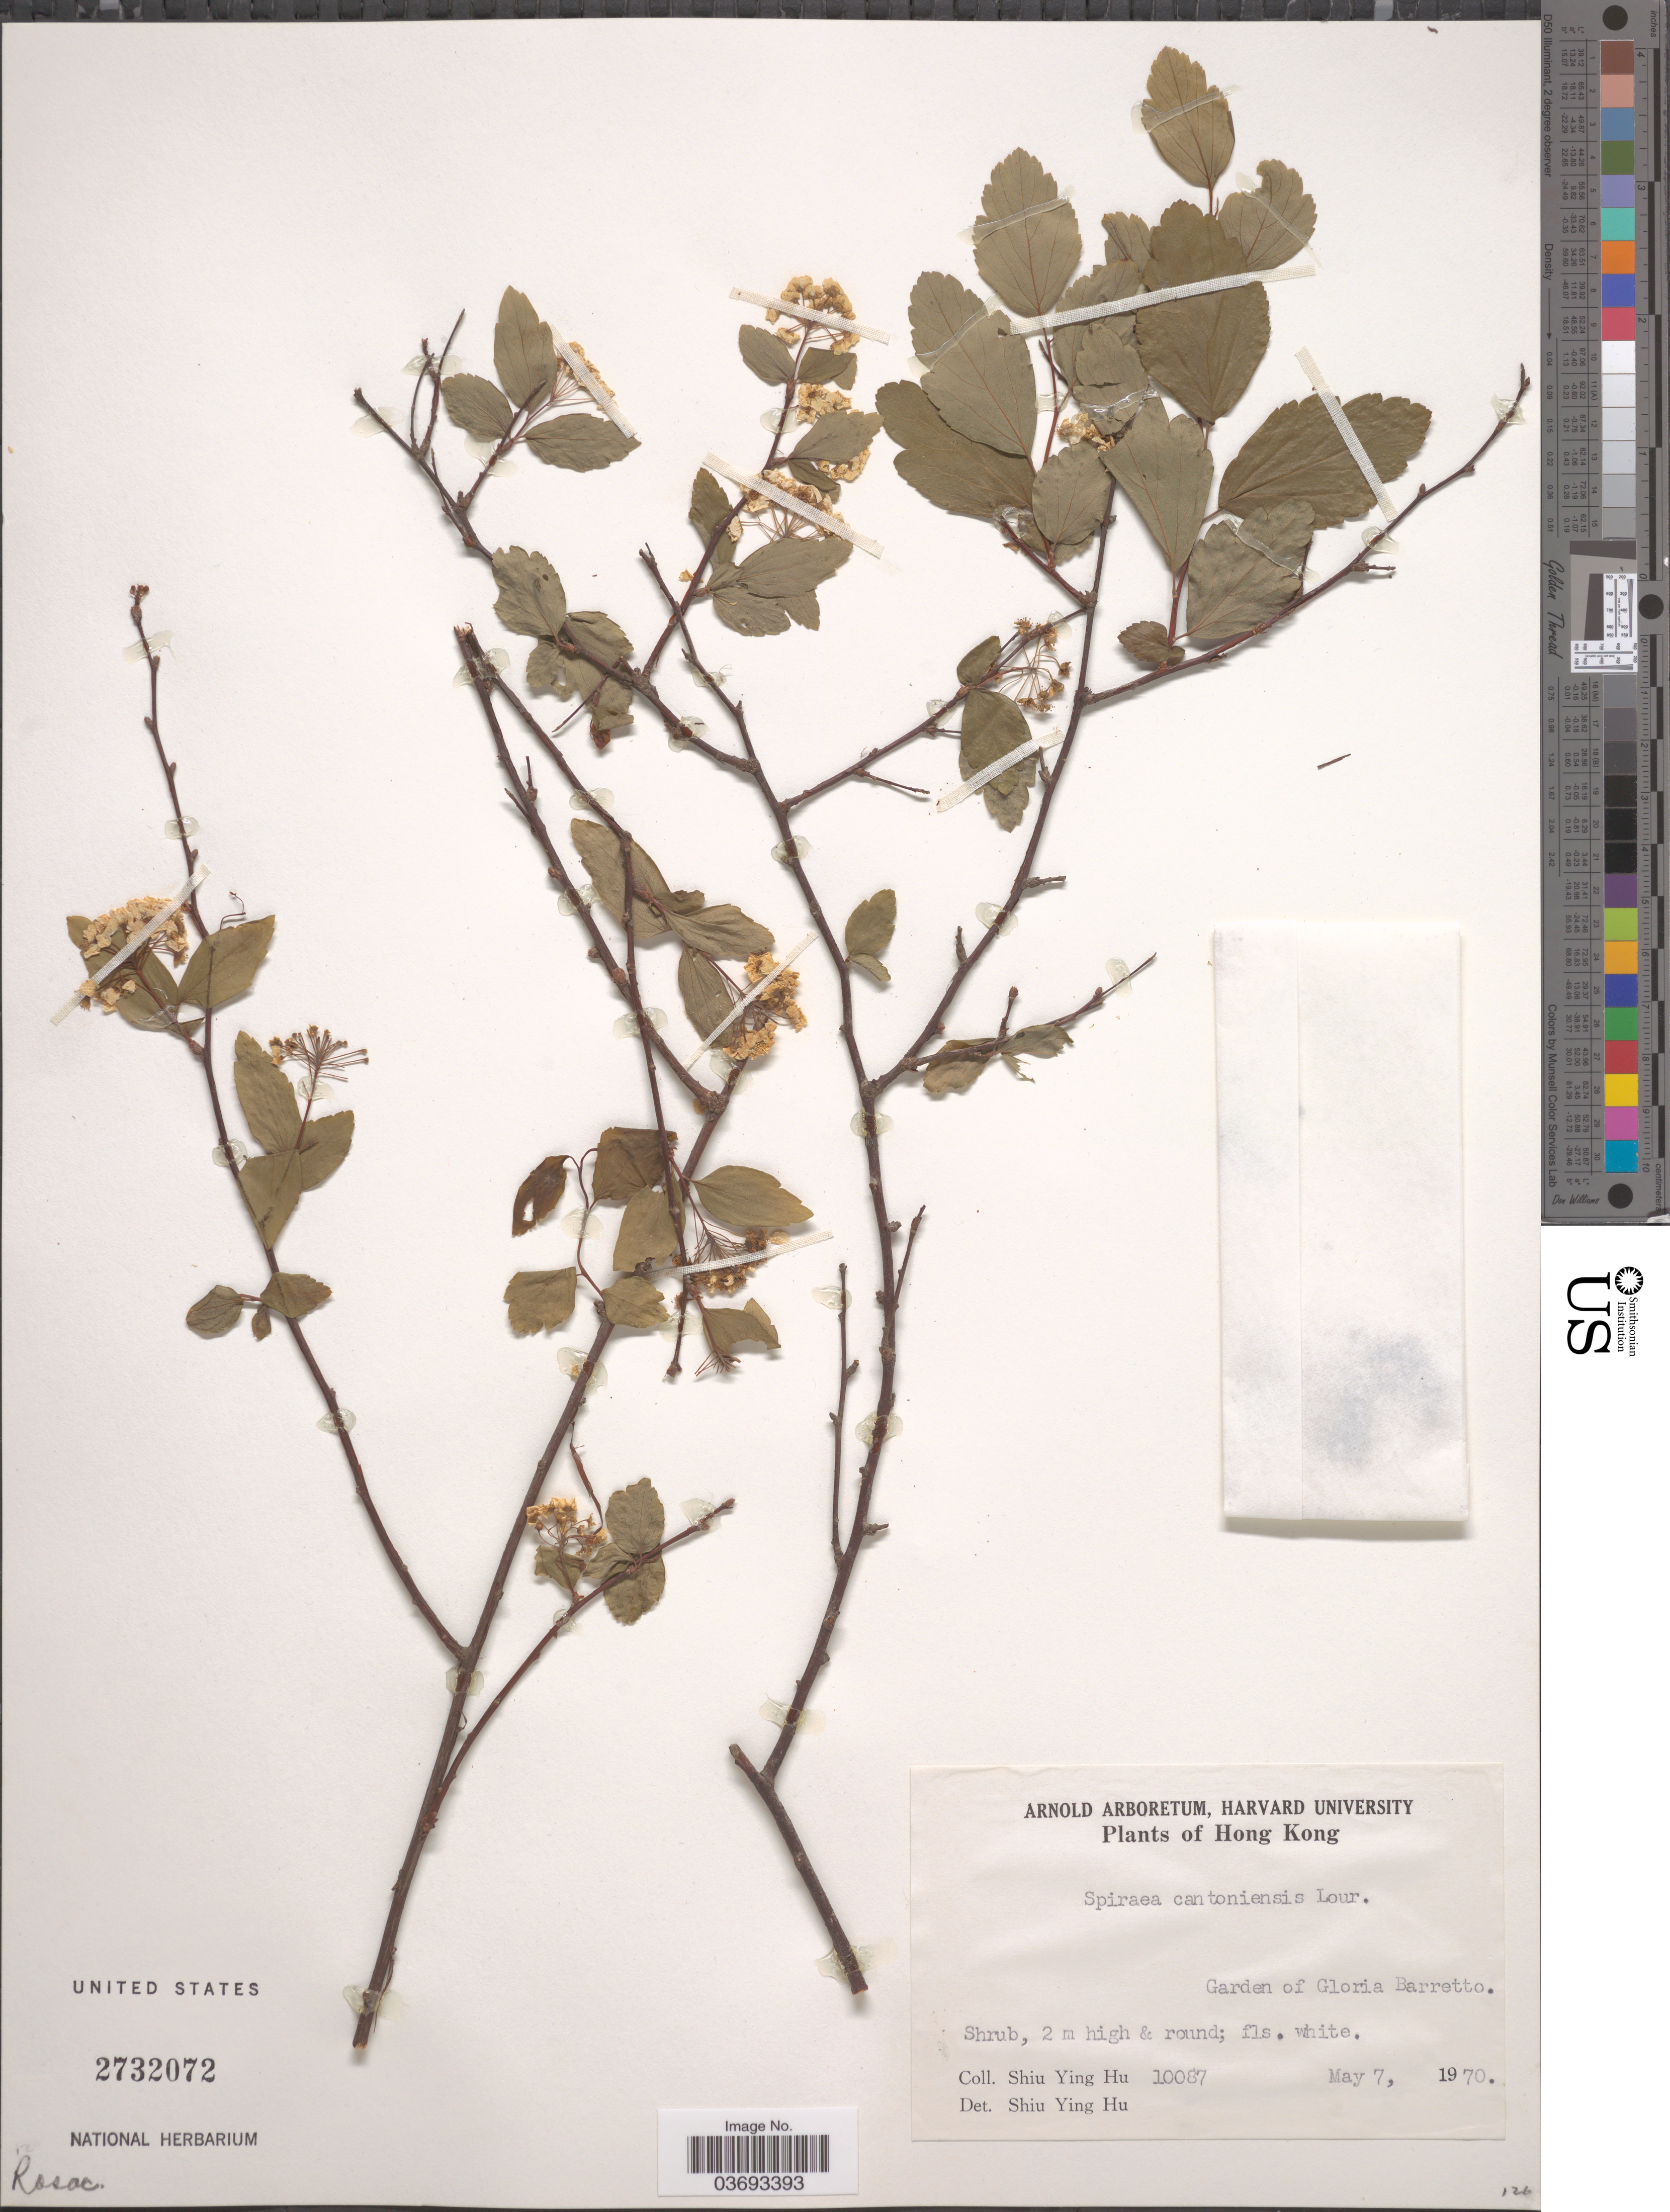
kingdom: Plantae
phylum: Tracheophyta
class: Magnoliopsida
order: Rosales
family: Rosaceae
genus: Spiraea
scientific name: Spiraea cantoniensis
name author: Lour.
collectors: S. Y. Hu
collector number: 10087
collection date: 1970-05-07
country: China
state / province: Hong Kong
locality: Garden of Gloria Barretto.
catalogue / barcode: US 2732072